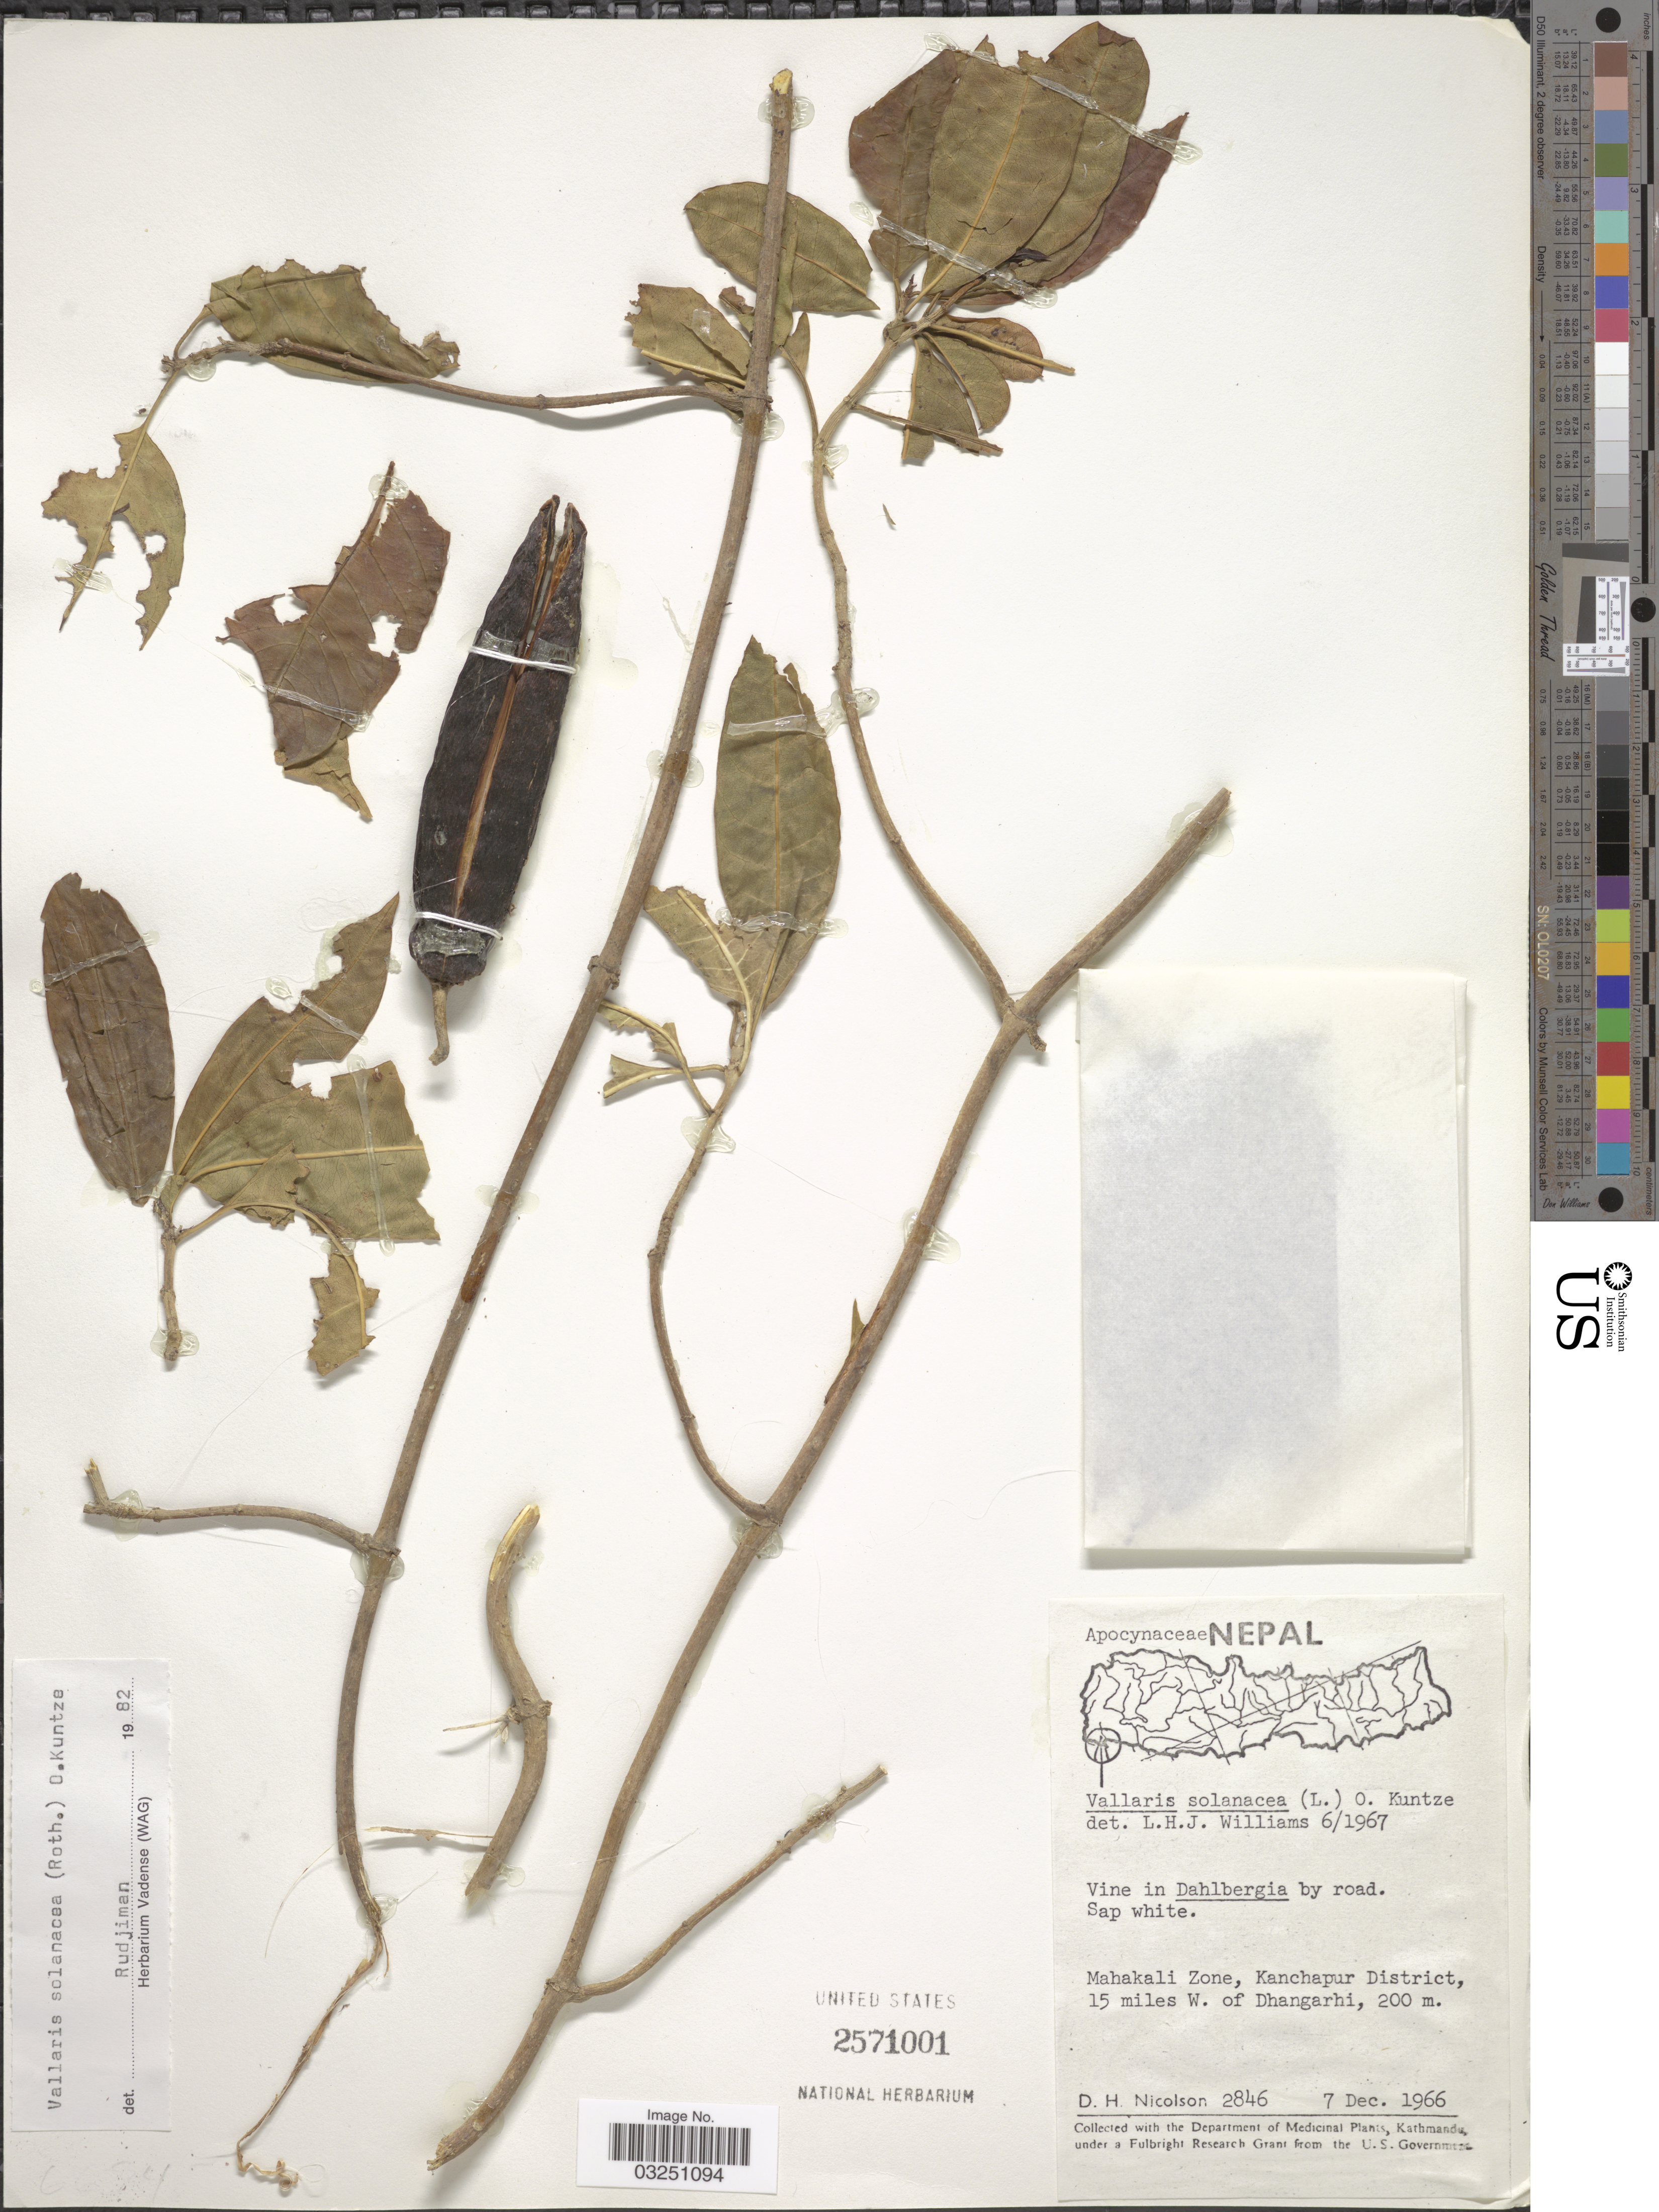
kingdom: Plantae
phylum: Tracheophyta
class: Magnoliopsida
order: Gentianales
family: Apocynaceae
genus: Vallaris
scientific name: Vallaris solanacea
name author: (Roth) Kuntze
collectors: D. H. Nicolson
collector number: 2846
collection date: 1966-12-07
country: Nepal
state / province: Mahakali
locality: Mahakali Zone, Kanchapur District, 15 miles W. of Dhangarhi.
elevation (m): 200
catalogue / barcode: US 2571001